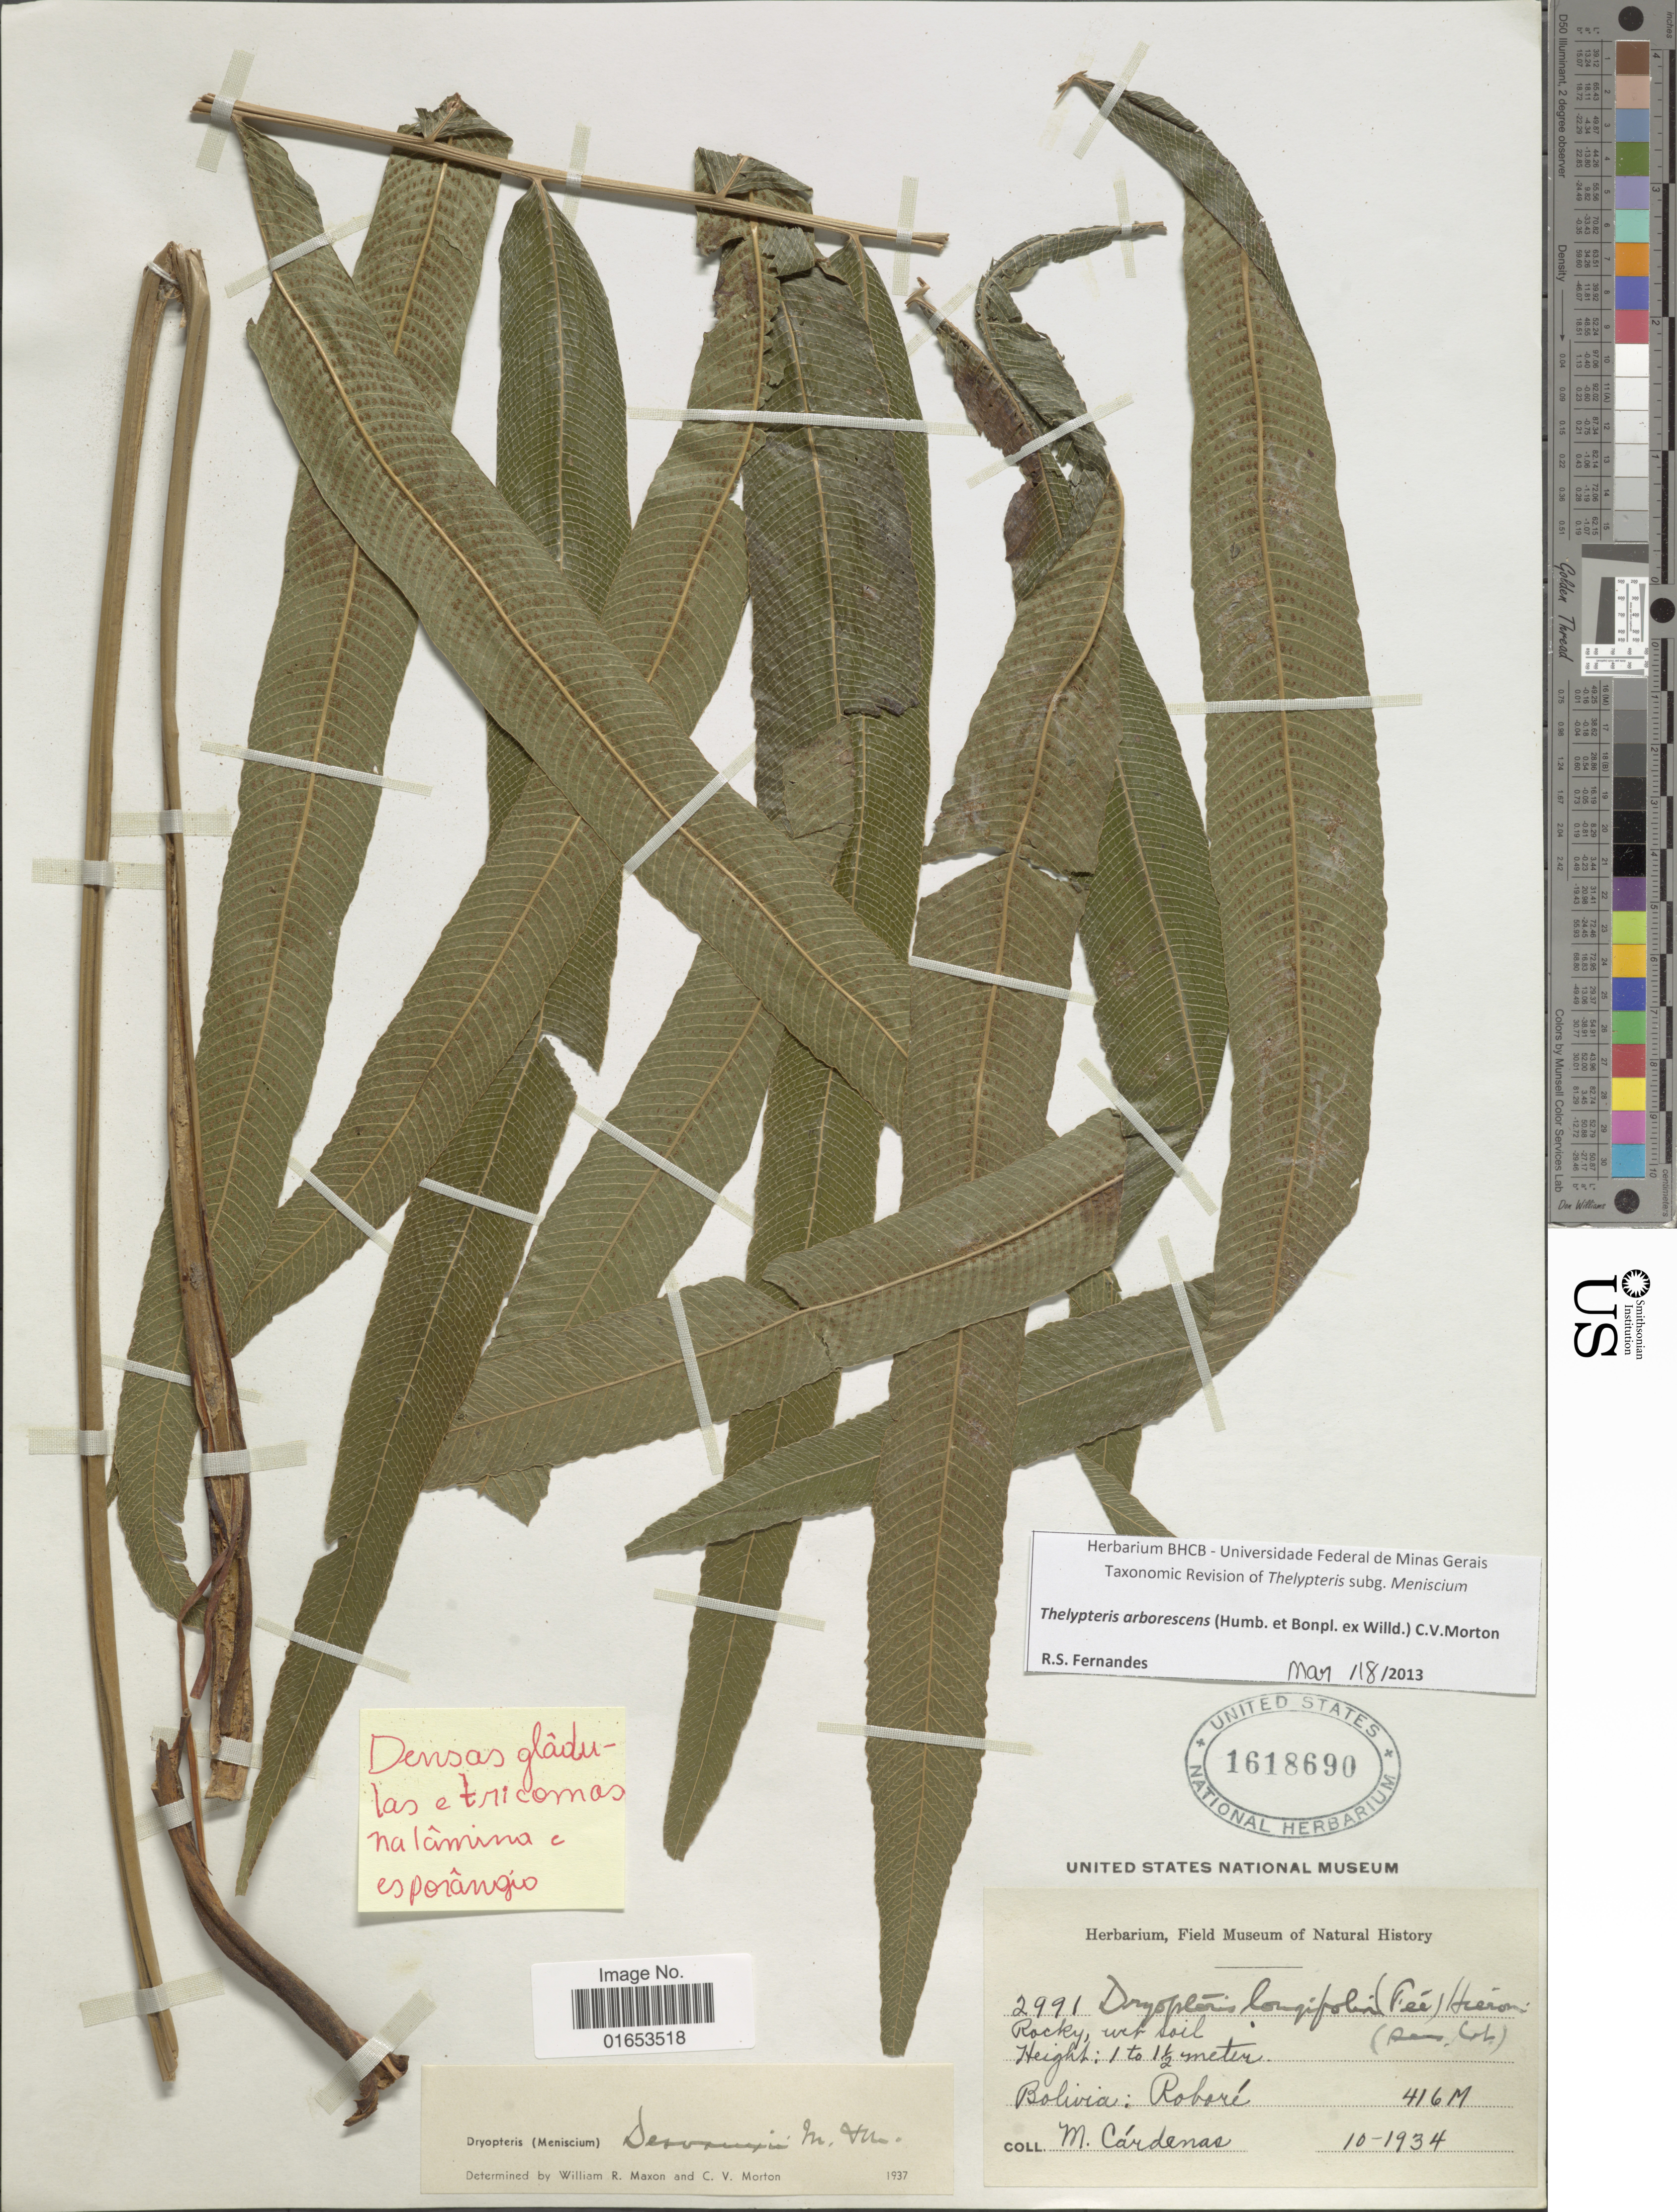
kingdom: Plantae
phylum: Tracheophyta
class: Polypodiopsida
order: Polypodiales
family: Thelypteridaceae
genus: Meniscium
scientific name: Meniscium arborescens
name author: Humb. & Bonpl. ex Willd.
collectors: M. Cárdenas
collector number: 2991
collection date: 1934-10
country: Bolivia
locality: Roboré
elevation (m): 416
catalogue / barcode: US 1618690